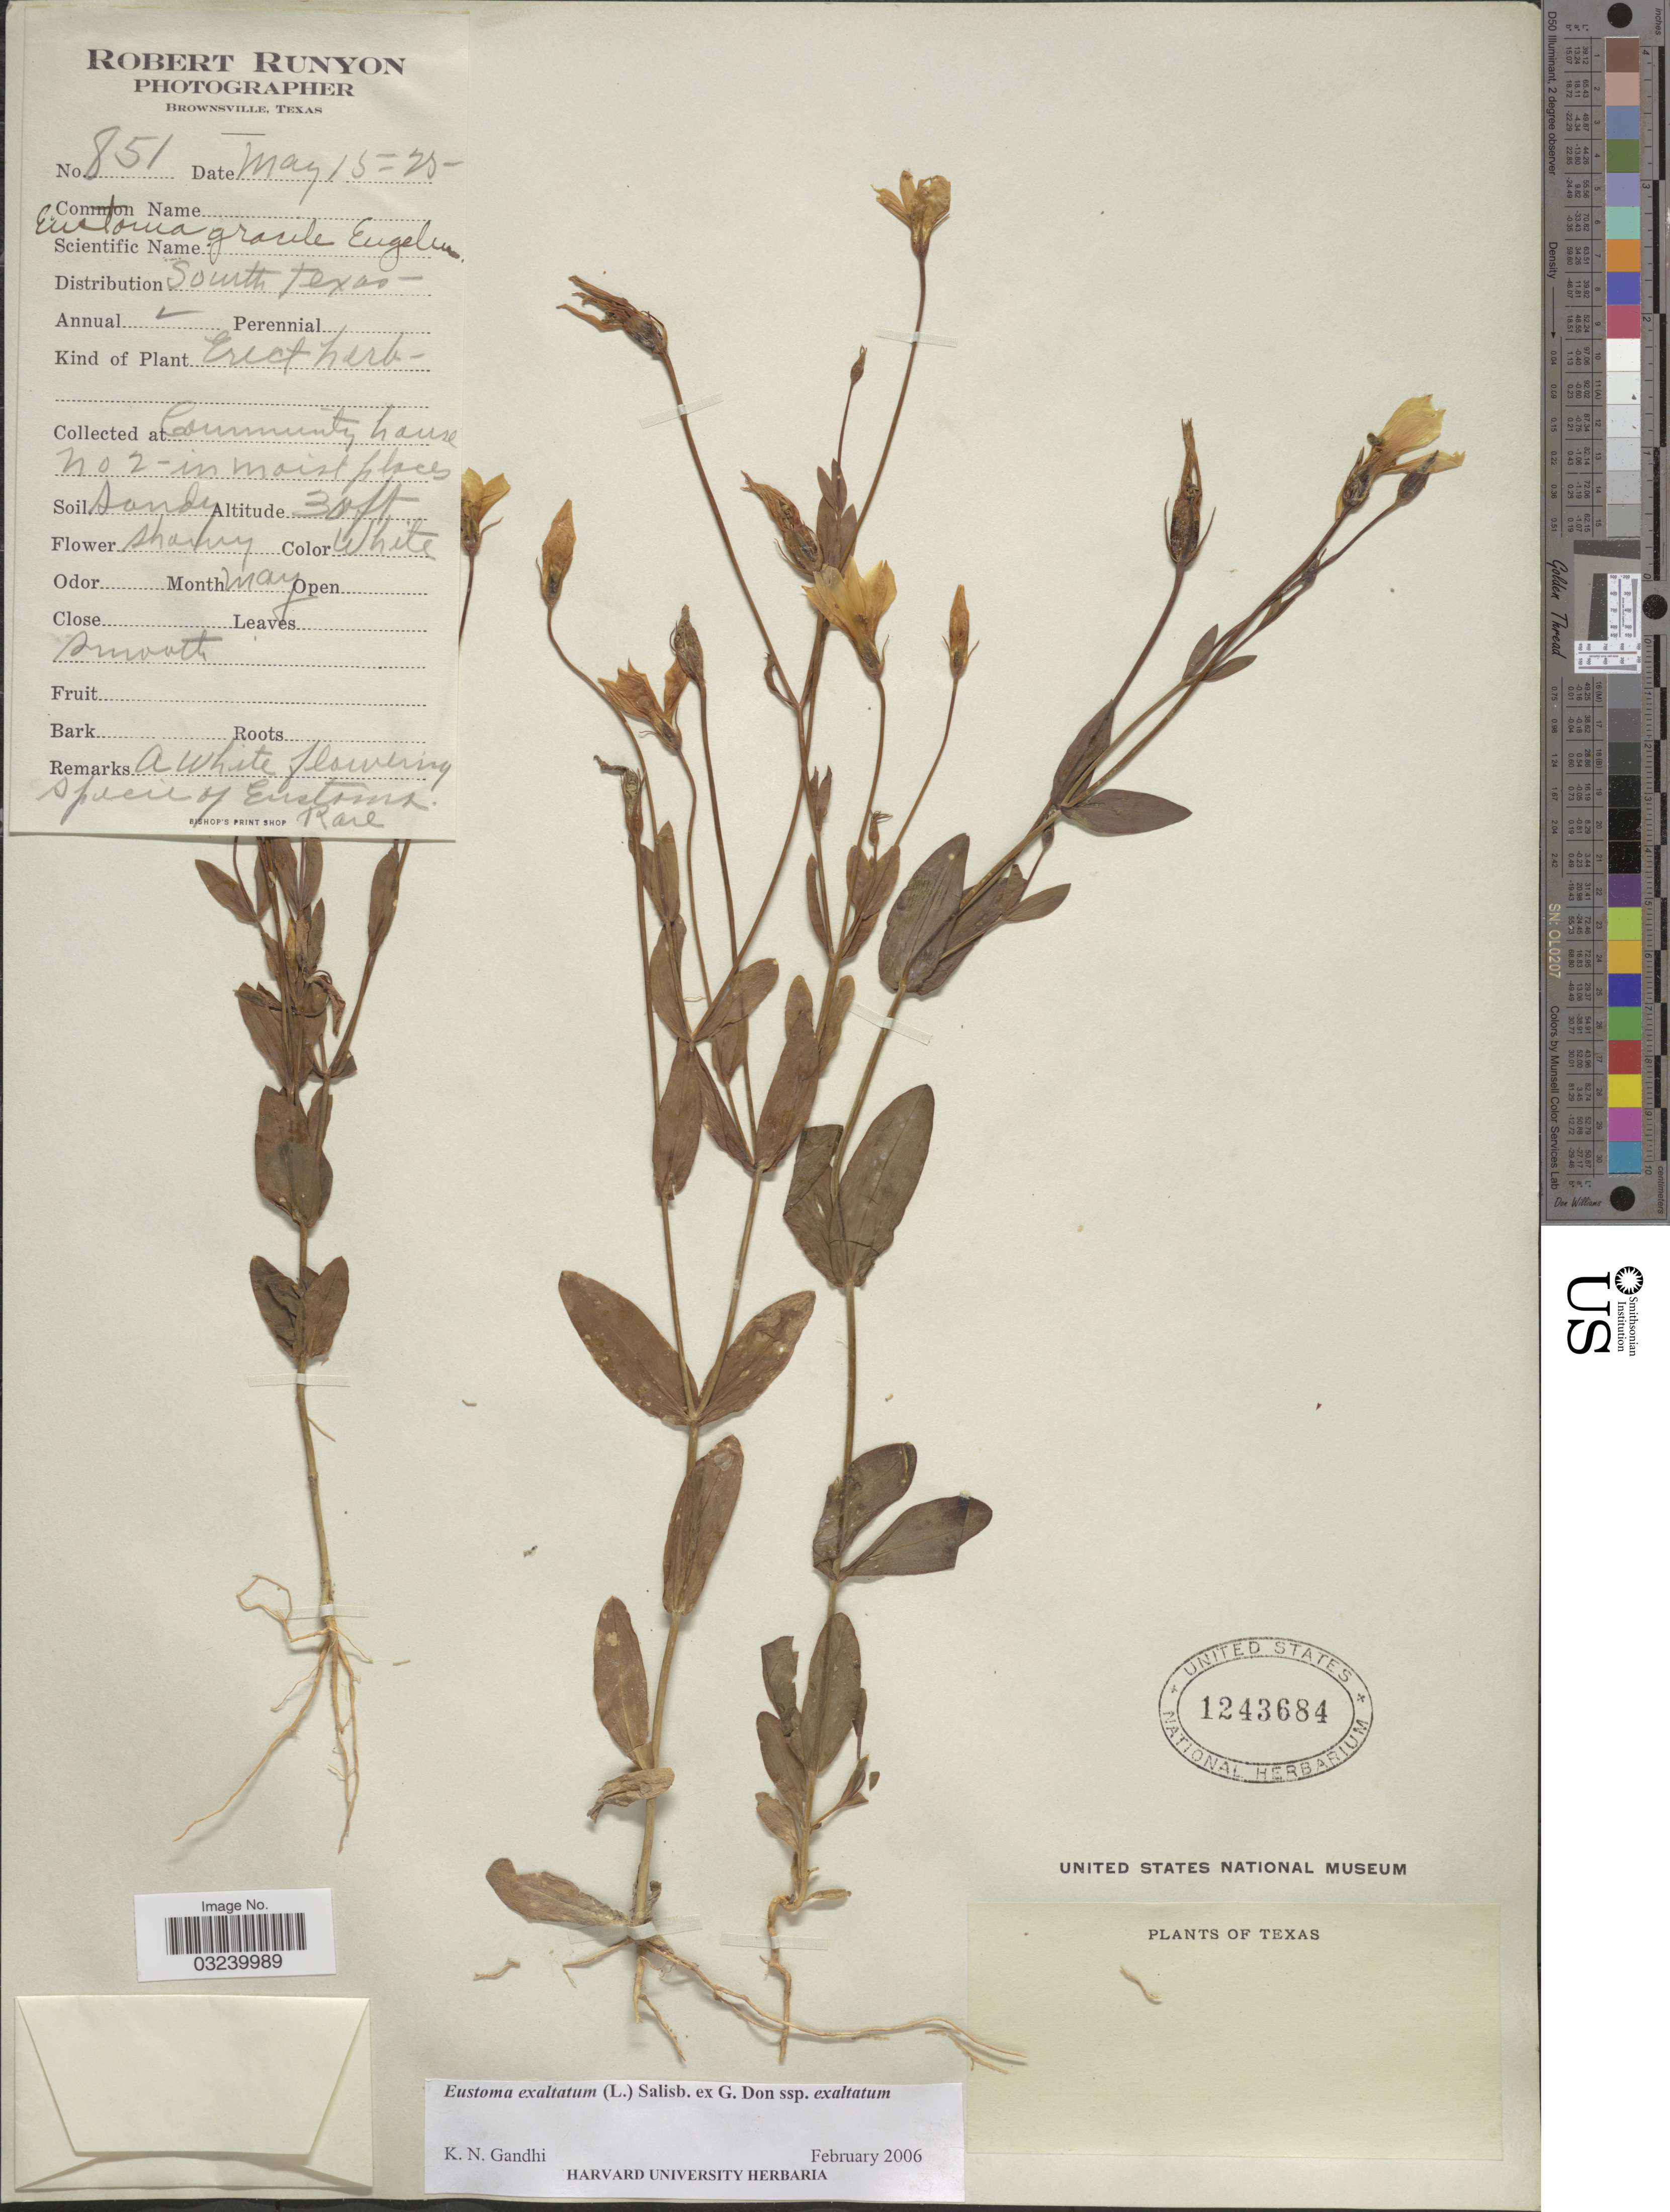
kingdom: Plantae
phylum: Tracheophyta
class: Magnoliopsida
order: Gentianales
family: Gentianaceae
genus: Eustoma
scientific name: Eustoma exaltatum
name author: (L.) Salisb. ex Don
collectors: R. Runyon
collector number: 851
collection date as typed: Transcribed d/m/y: 15/5/25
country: United States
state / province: Texas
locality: South Texas, Community House No. 2.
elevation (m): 9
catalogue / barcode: US 1243684